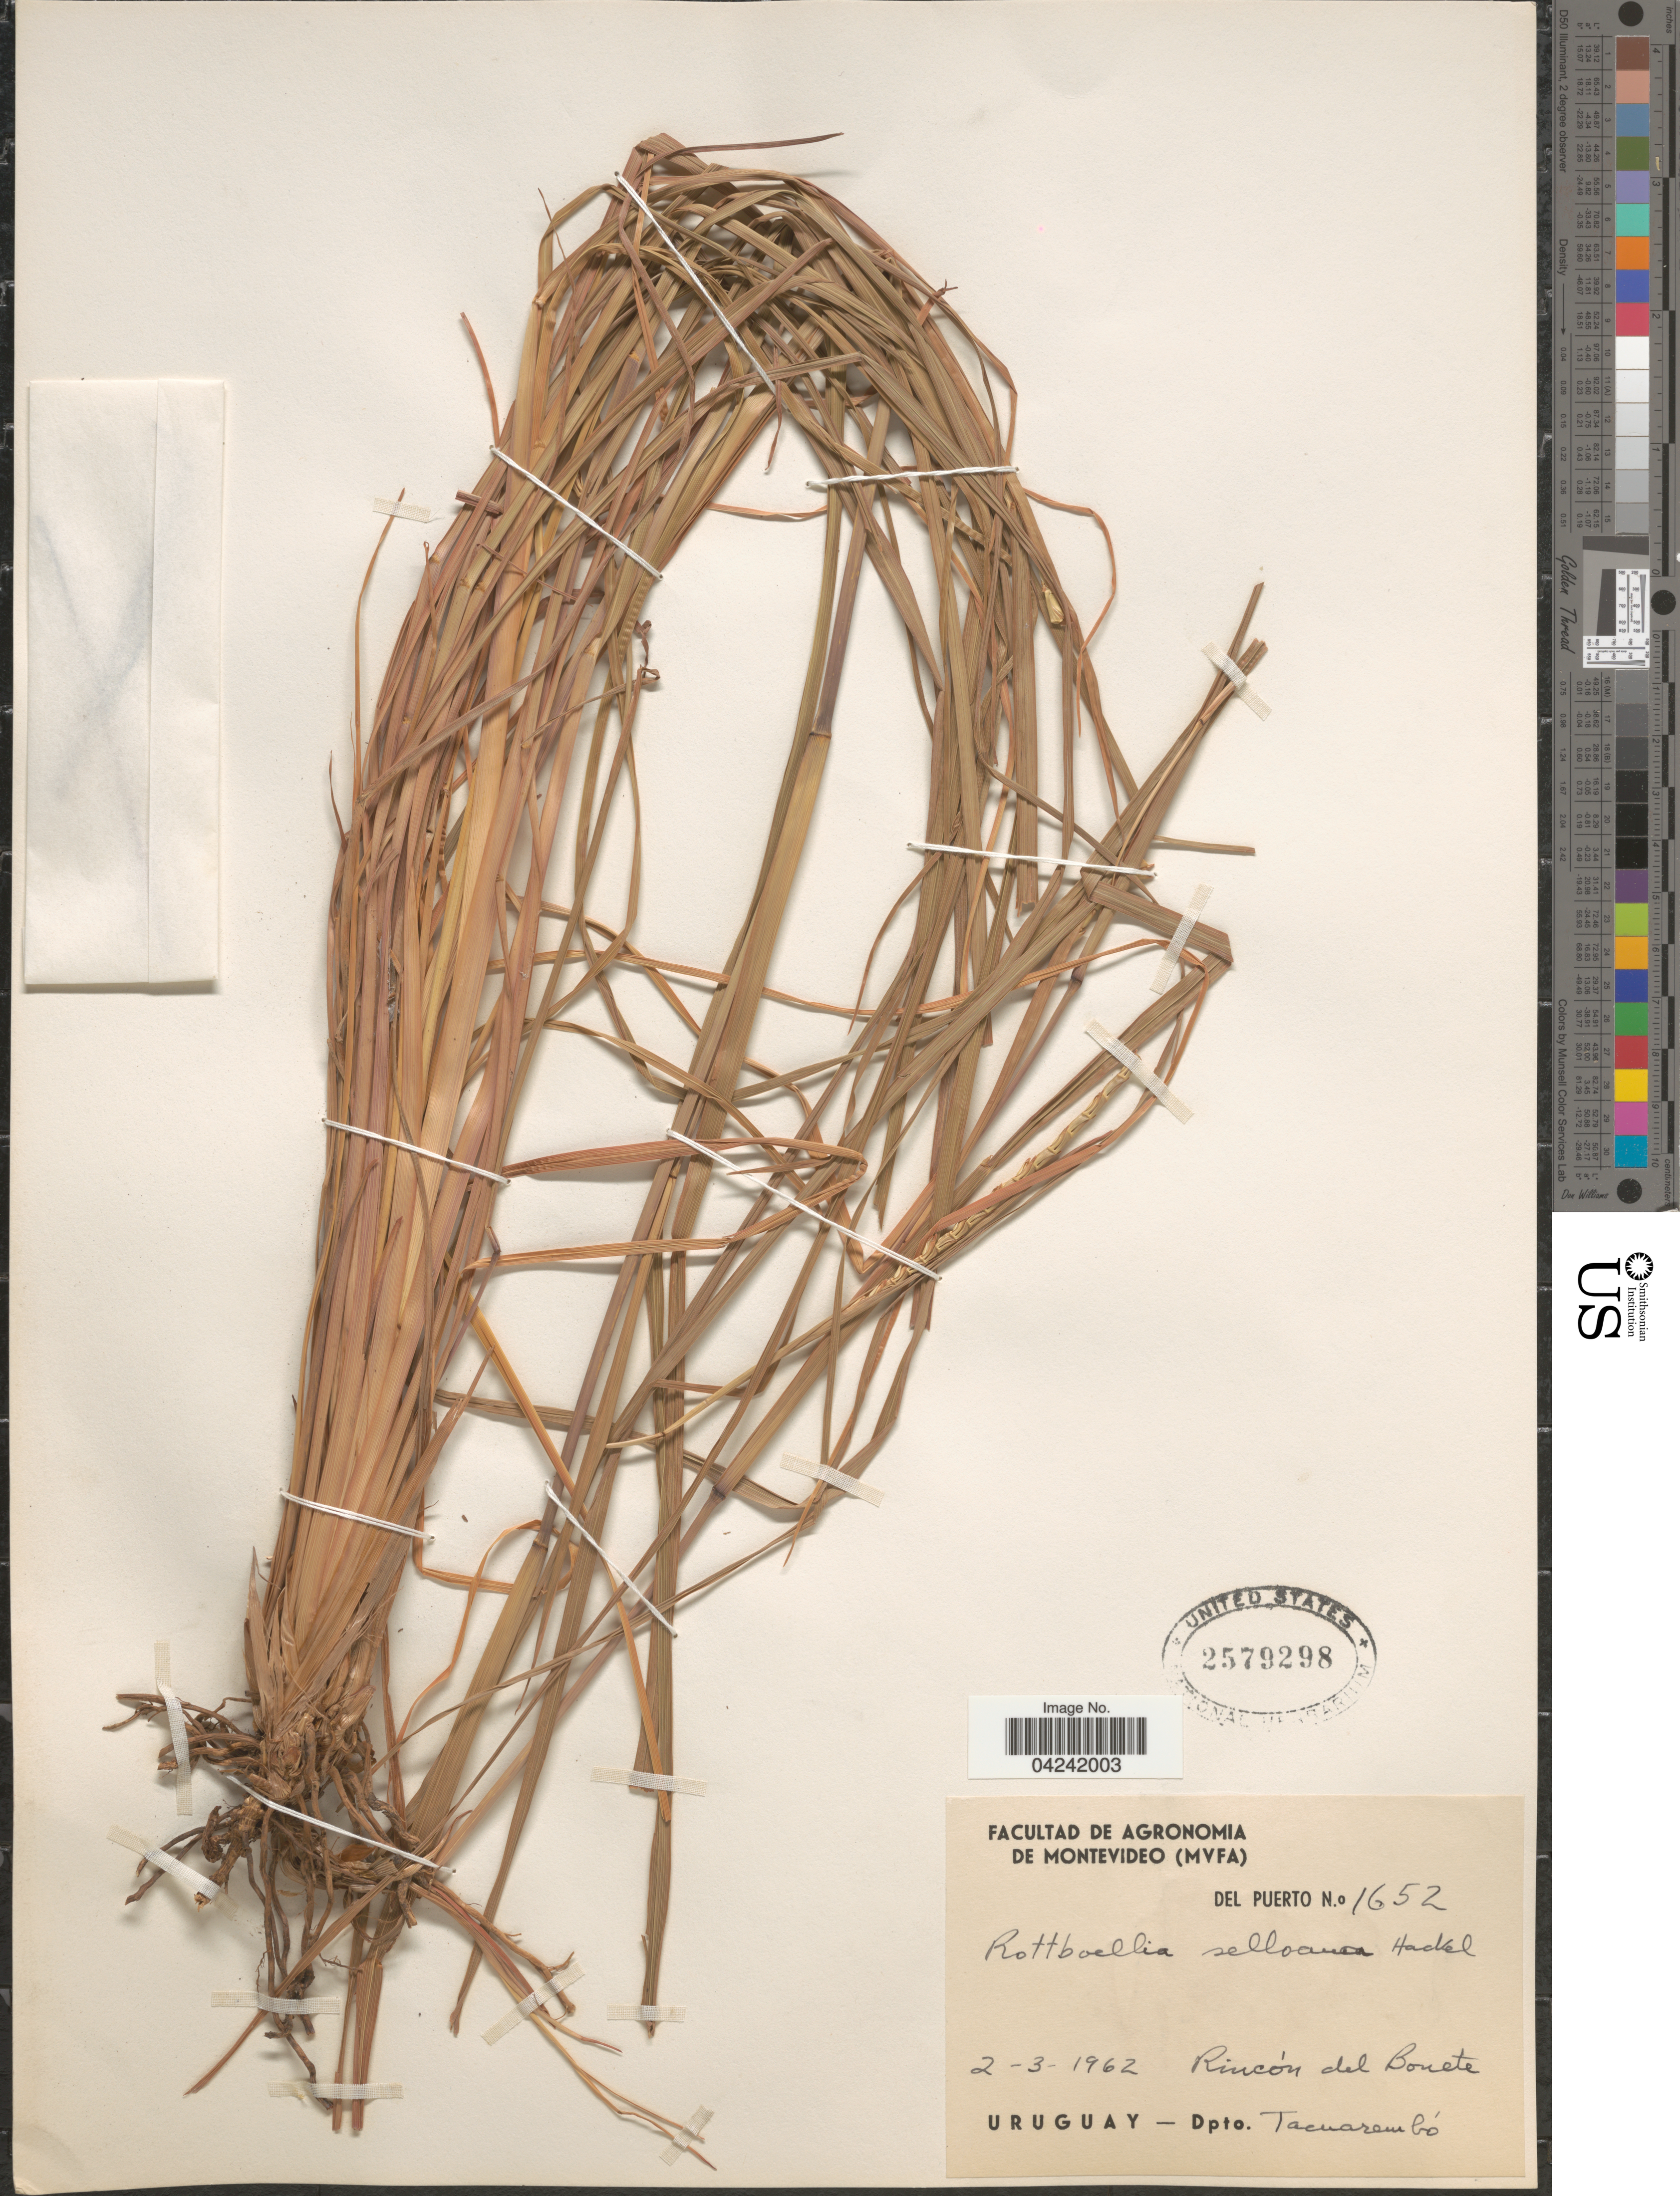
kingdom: Plantae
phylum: Tracheophyta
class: Liliopsida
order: Poales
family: Poaceae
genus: Mnesithea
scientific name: Mnesithea selloana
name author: (Hack.) de Koning & Sosef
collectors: Del Puerto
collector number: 1652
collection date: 1962-03-02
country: Uruguay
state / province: Tacuarembó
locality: Rincón del Bonete. Dpto. Tacuarembó.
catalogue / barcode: US 2579298